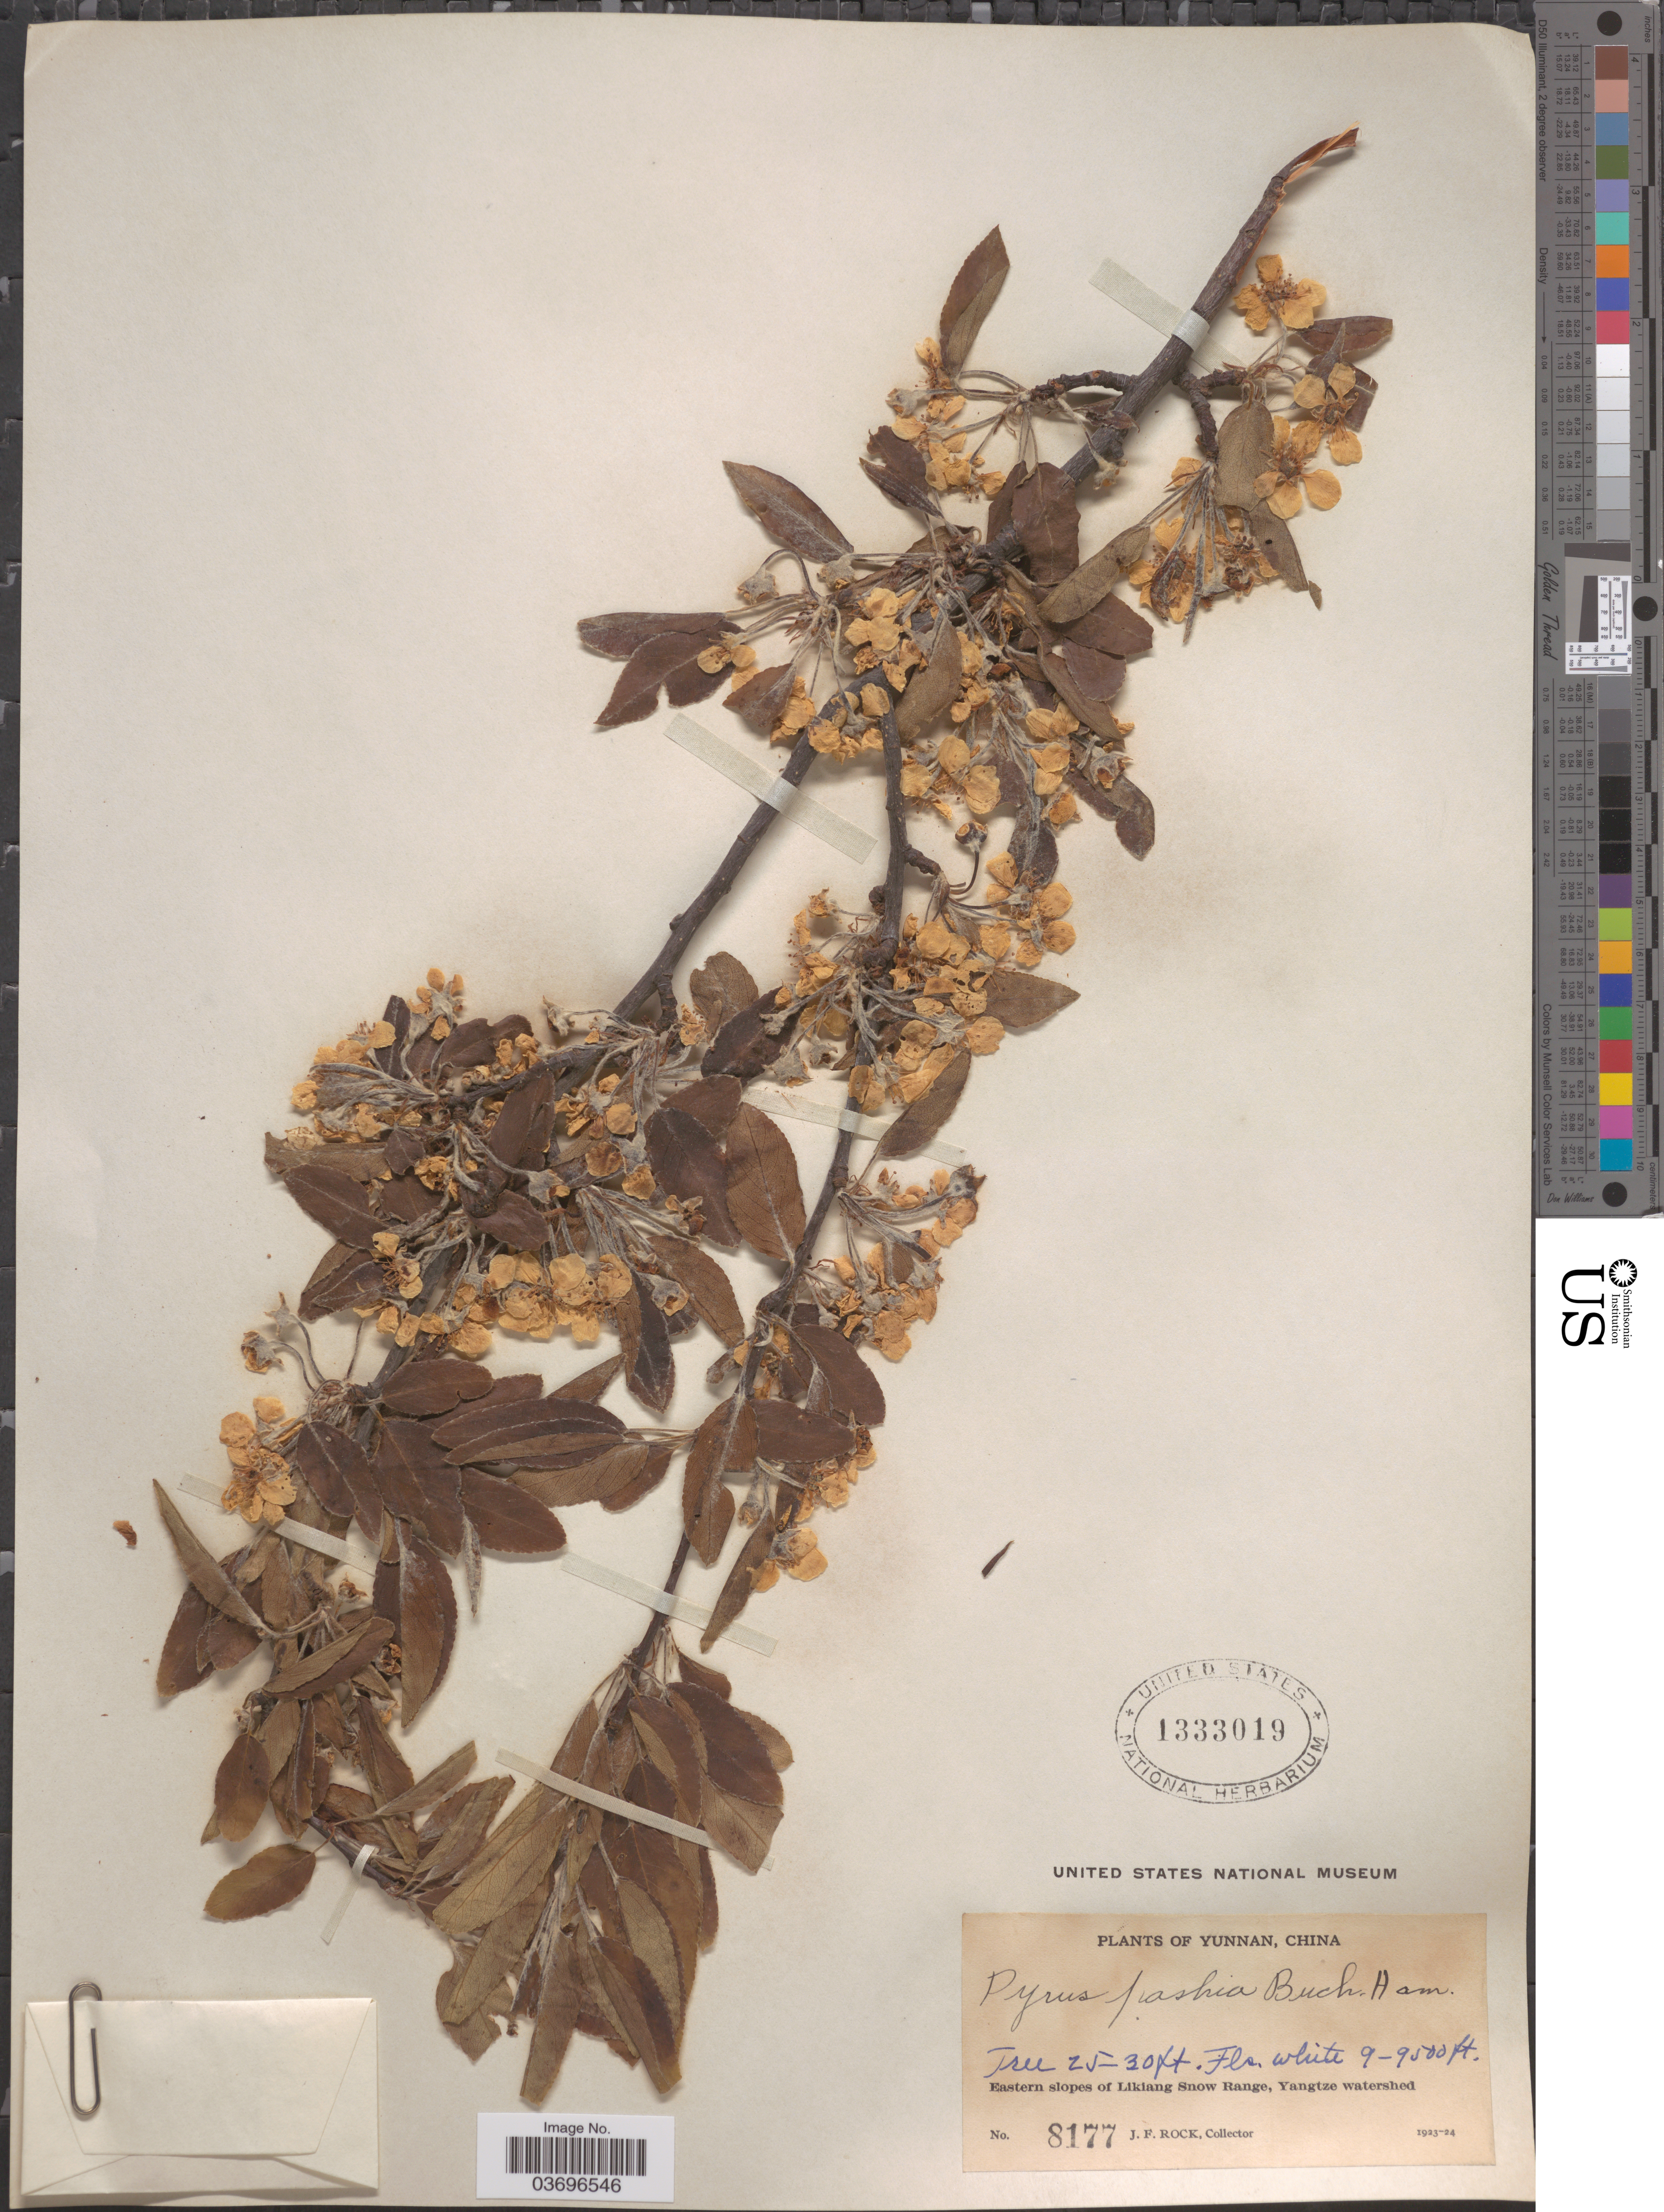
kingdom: Plantae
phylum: Tracheophyta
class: Magnoliopsida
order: Rosales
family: Rosaceae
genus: Pyrus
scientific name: Pyrus pashia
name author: Buch.-Ham. ex D. Don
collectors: J. Rock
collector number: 8177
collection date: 1923/1924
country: China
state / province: Yunnan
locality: Eastern slopes of Likiang Snow Range, Yangtze watershed.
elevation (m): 2743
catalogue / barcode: US 1333019